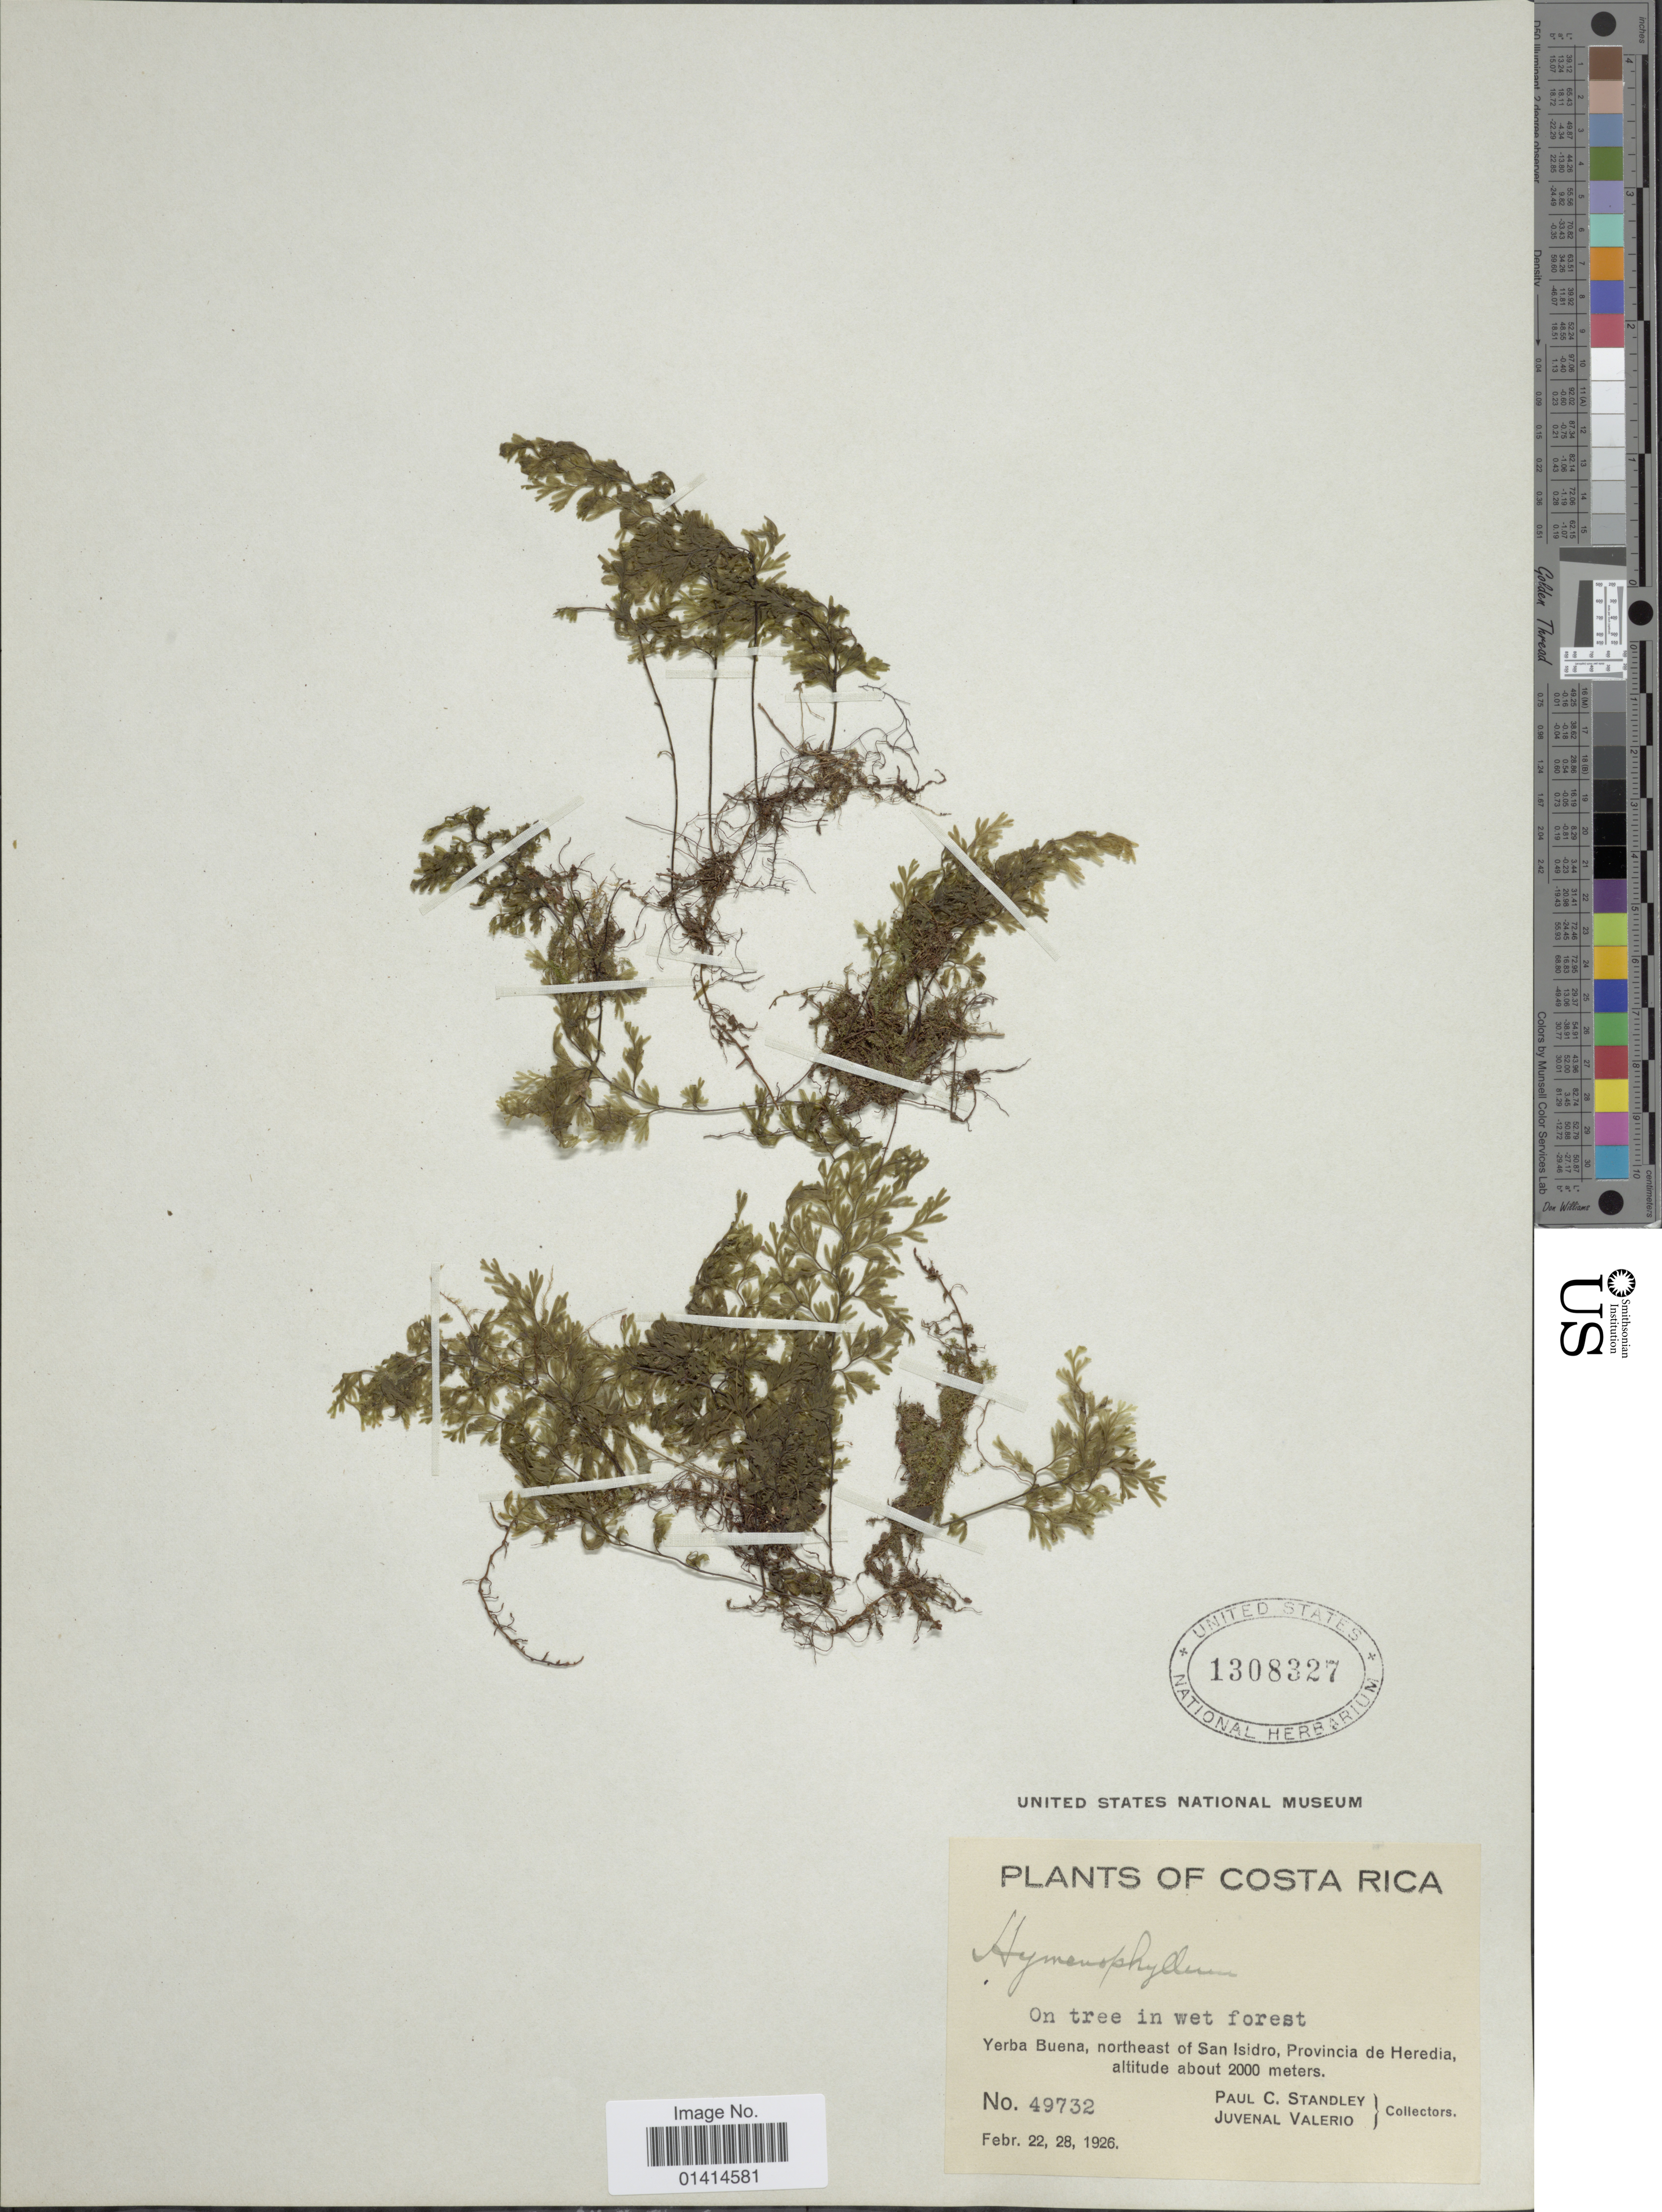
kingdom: Plantae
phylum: Tracheophyta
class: Polypodiopsida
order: Hymenophyllales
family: Hymenophyllaceae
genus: Hymenophyllum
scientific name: Hymenophyllum polyanthos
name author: (Sw.) Sw.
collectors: P. C. Standley & J. Valerio R.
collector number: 49732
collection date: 1926-02-22/1926-02-28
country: Costa Rica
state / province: Heredia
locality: Yerba Buena, northeast of San Isidro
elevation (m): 2000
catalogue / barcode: US 1308327